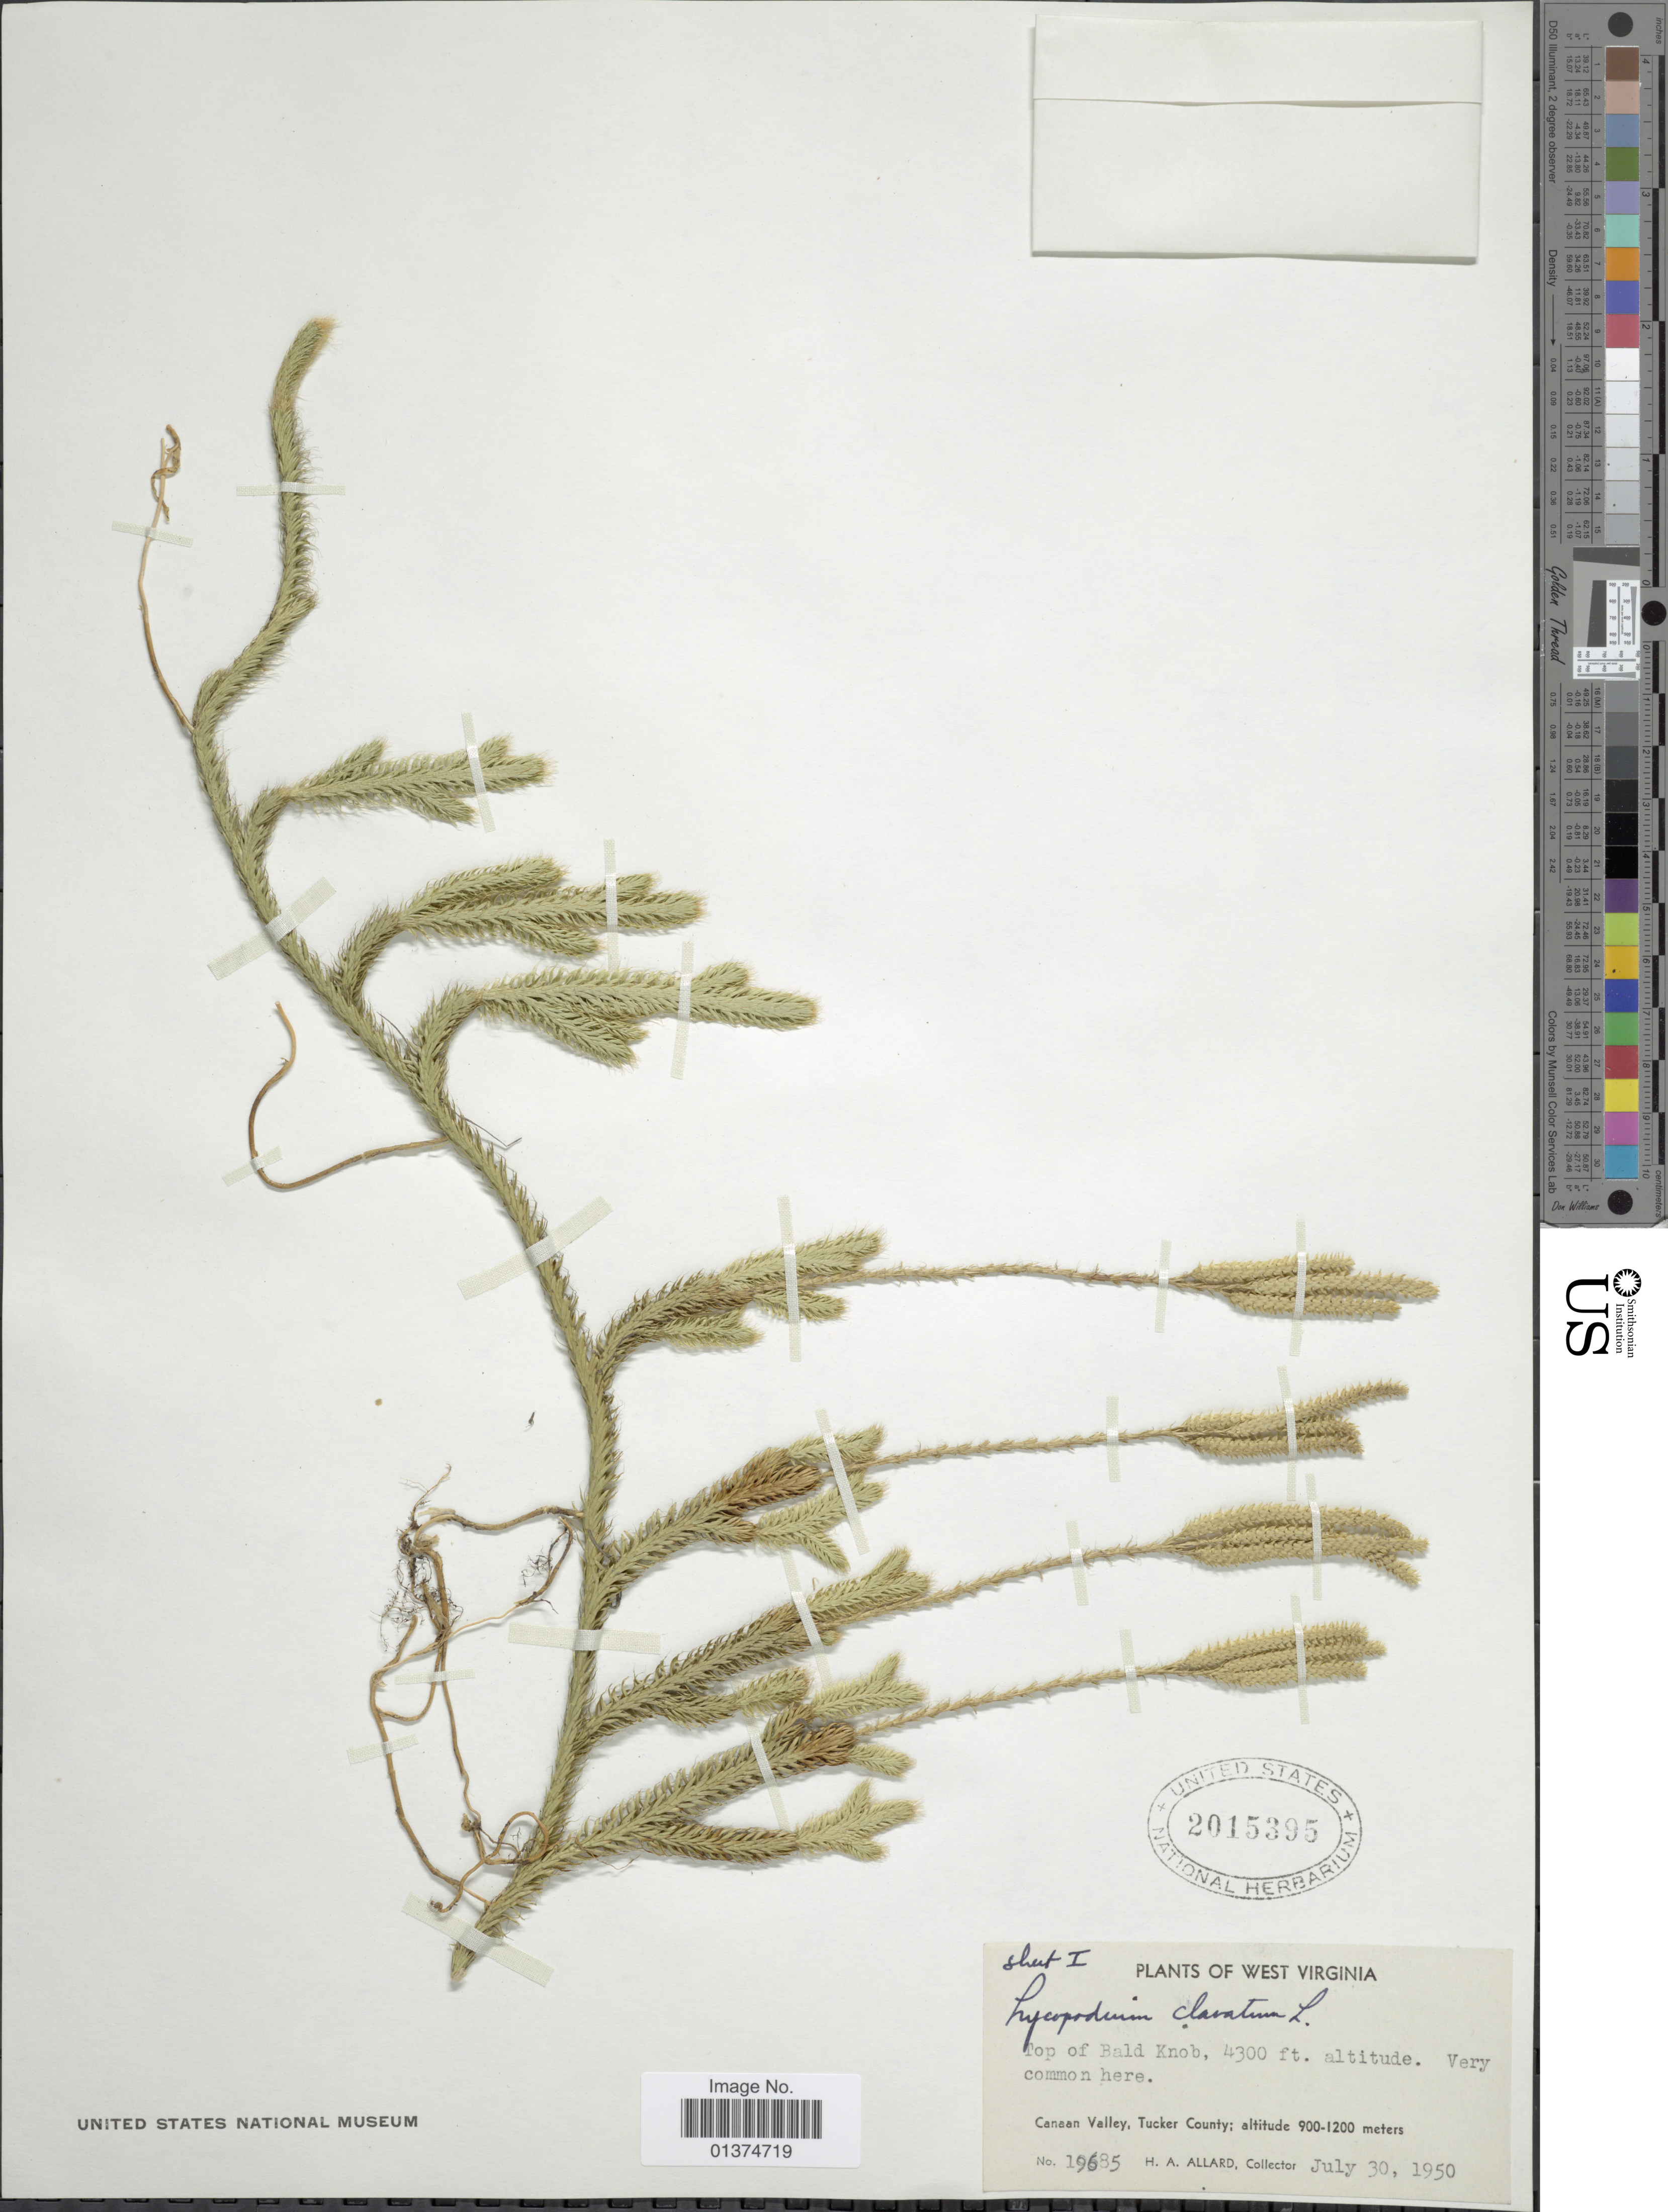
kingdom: Plantae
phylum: Tracheophyta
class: Lycopodiopsida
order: Lycopodiales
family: Lycopodiaceae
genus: Lycopodium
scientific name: Lycopodium clavatum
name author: L.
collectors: H. A. Allard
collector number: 19685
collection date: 1950-07-30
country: United States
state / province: West Virginia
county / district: Tucker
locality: Canaan Valley, Tucker County, top of Bald Knob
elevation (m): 900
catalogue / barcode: US 2015395